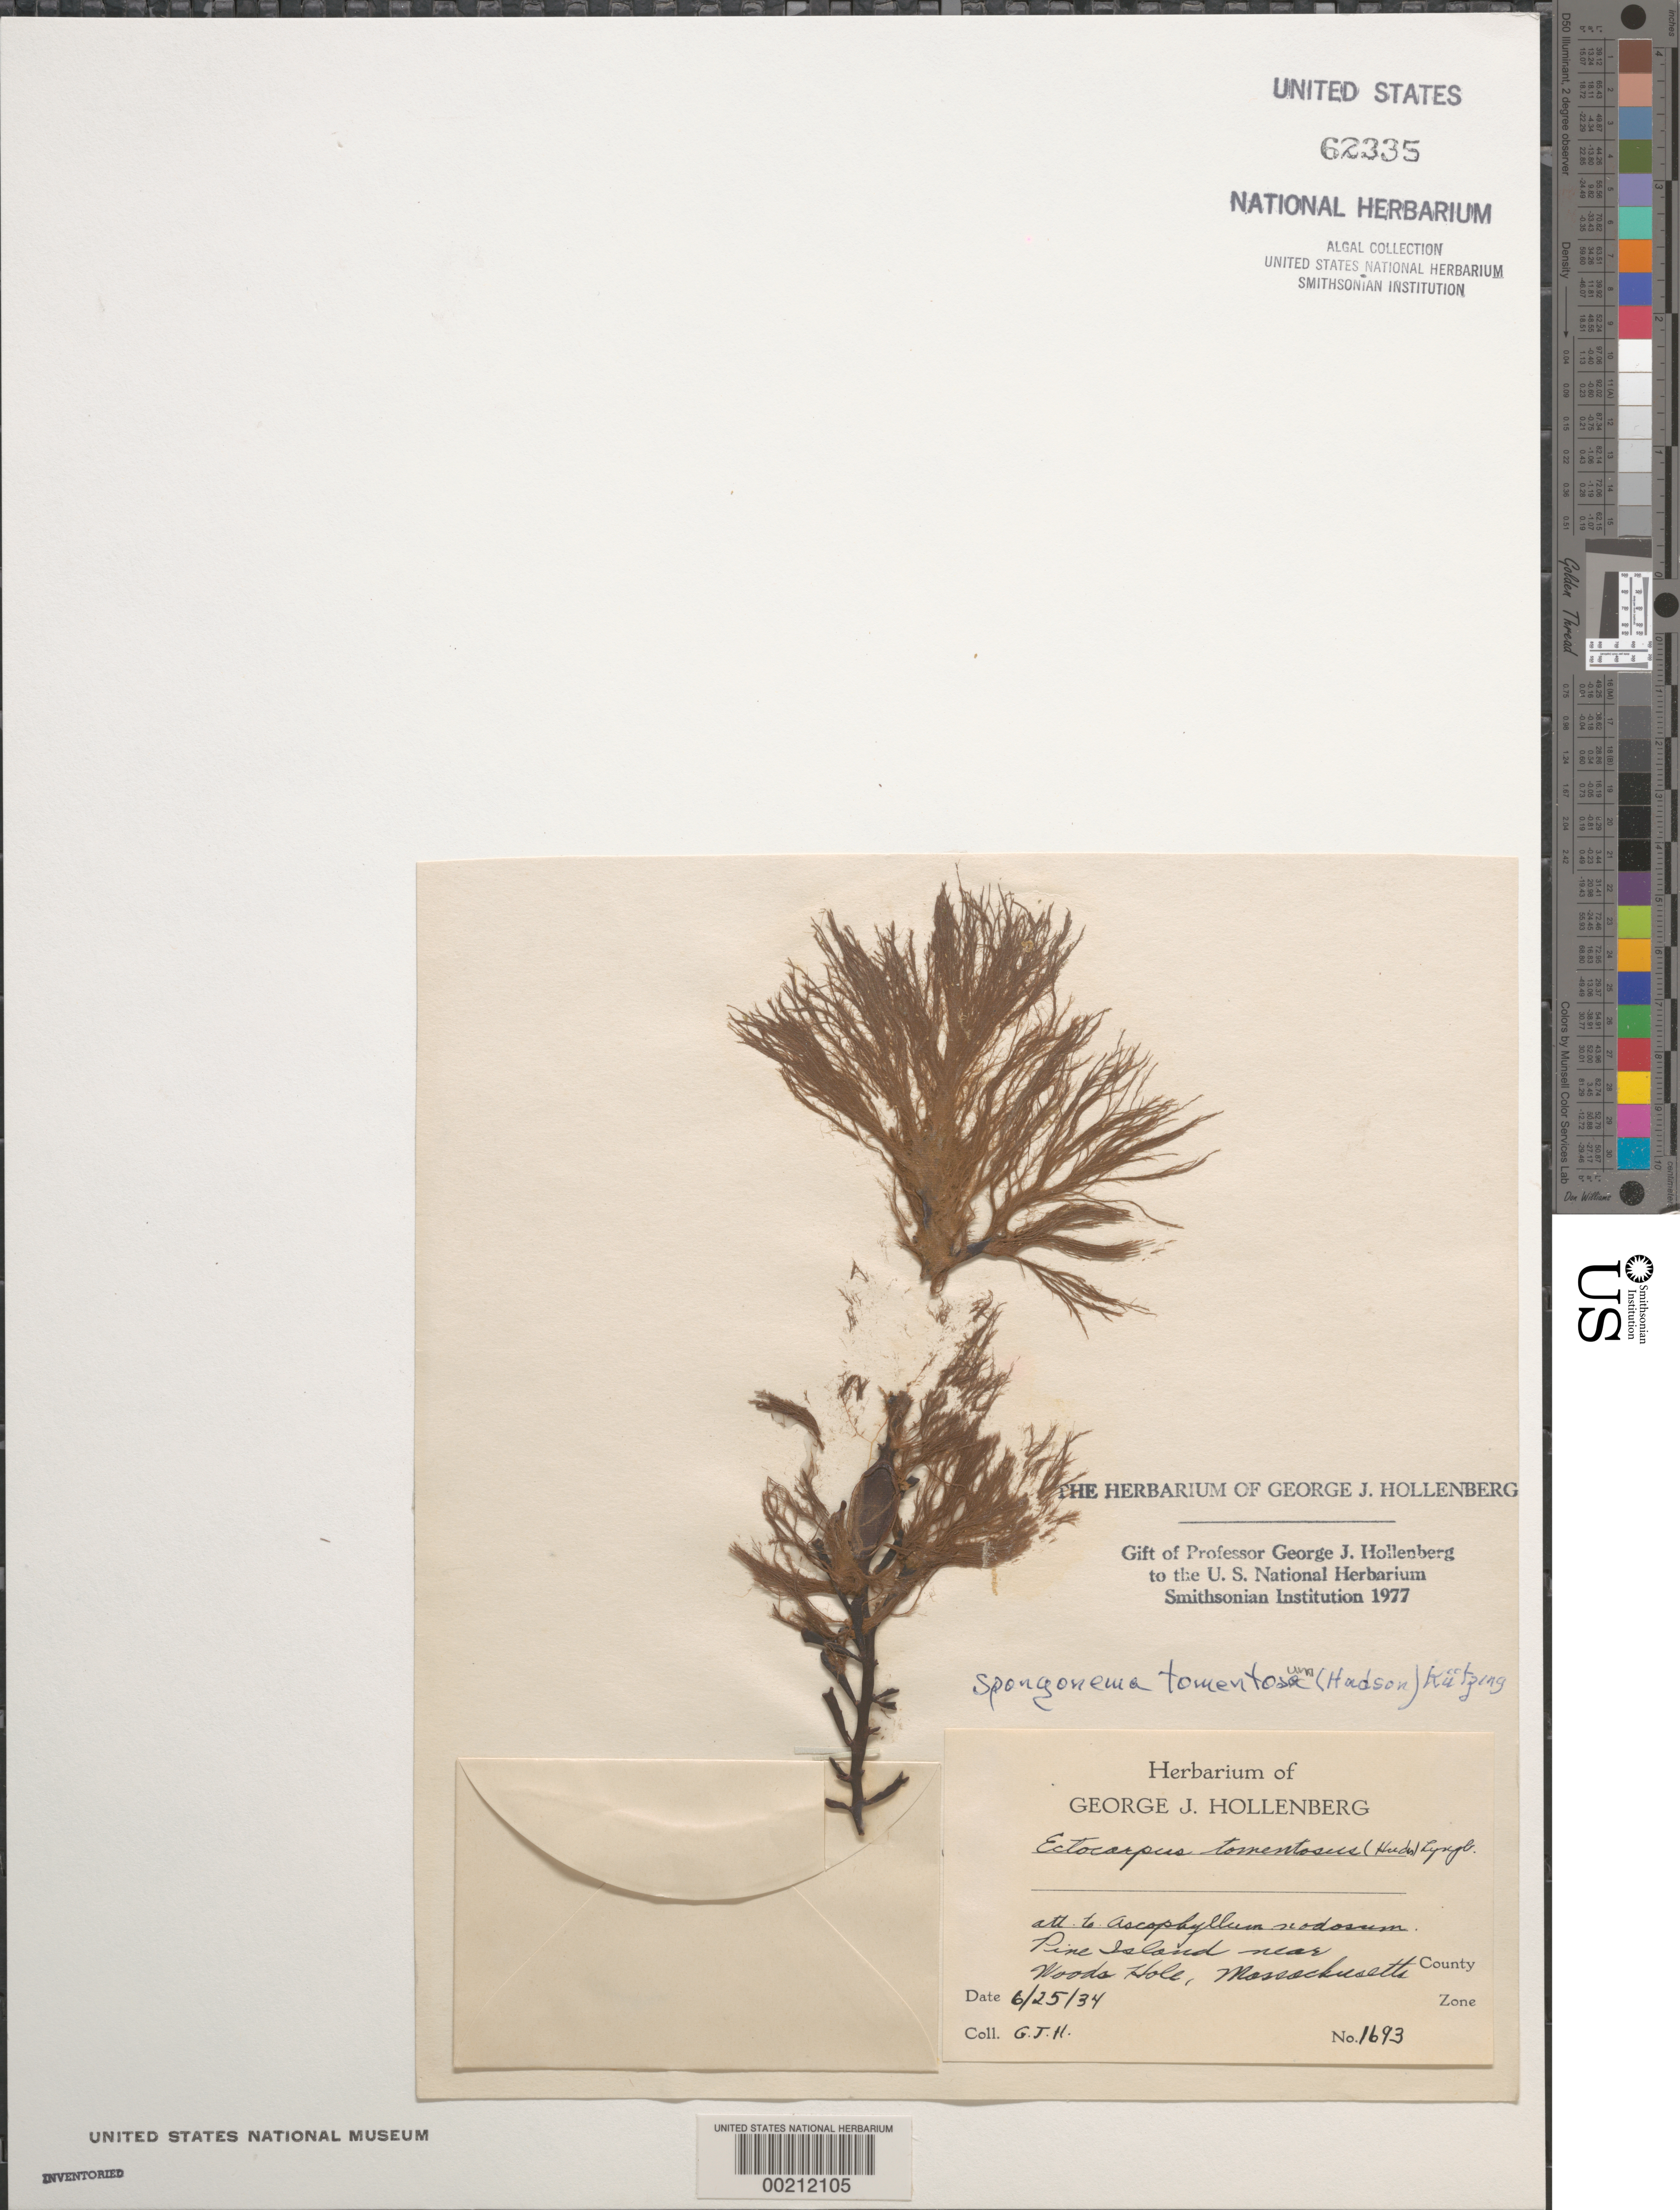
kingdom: Chromista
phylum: Ochrophyta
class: Phaeophyceae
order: Ectocarpales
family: Ectocarpaceae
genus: Spongonema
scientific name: Spongonema tomentosum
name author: (Huds.) Kütz.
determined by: Hollenberg, George J.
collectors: G. Hollenberg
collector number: GJH 1693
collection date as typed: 25 Jun 1934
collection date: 1934-06-25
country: United States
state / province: Massachusetts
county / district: Dukes County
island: Pine Island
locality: Near Woods Hole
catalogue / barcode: US 62335